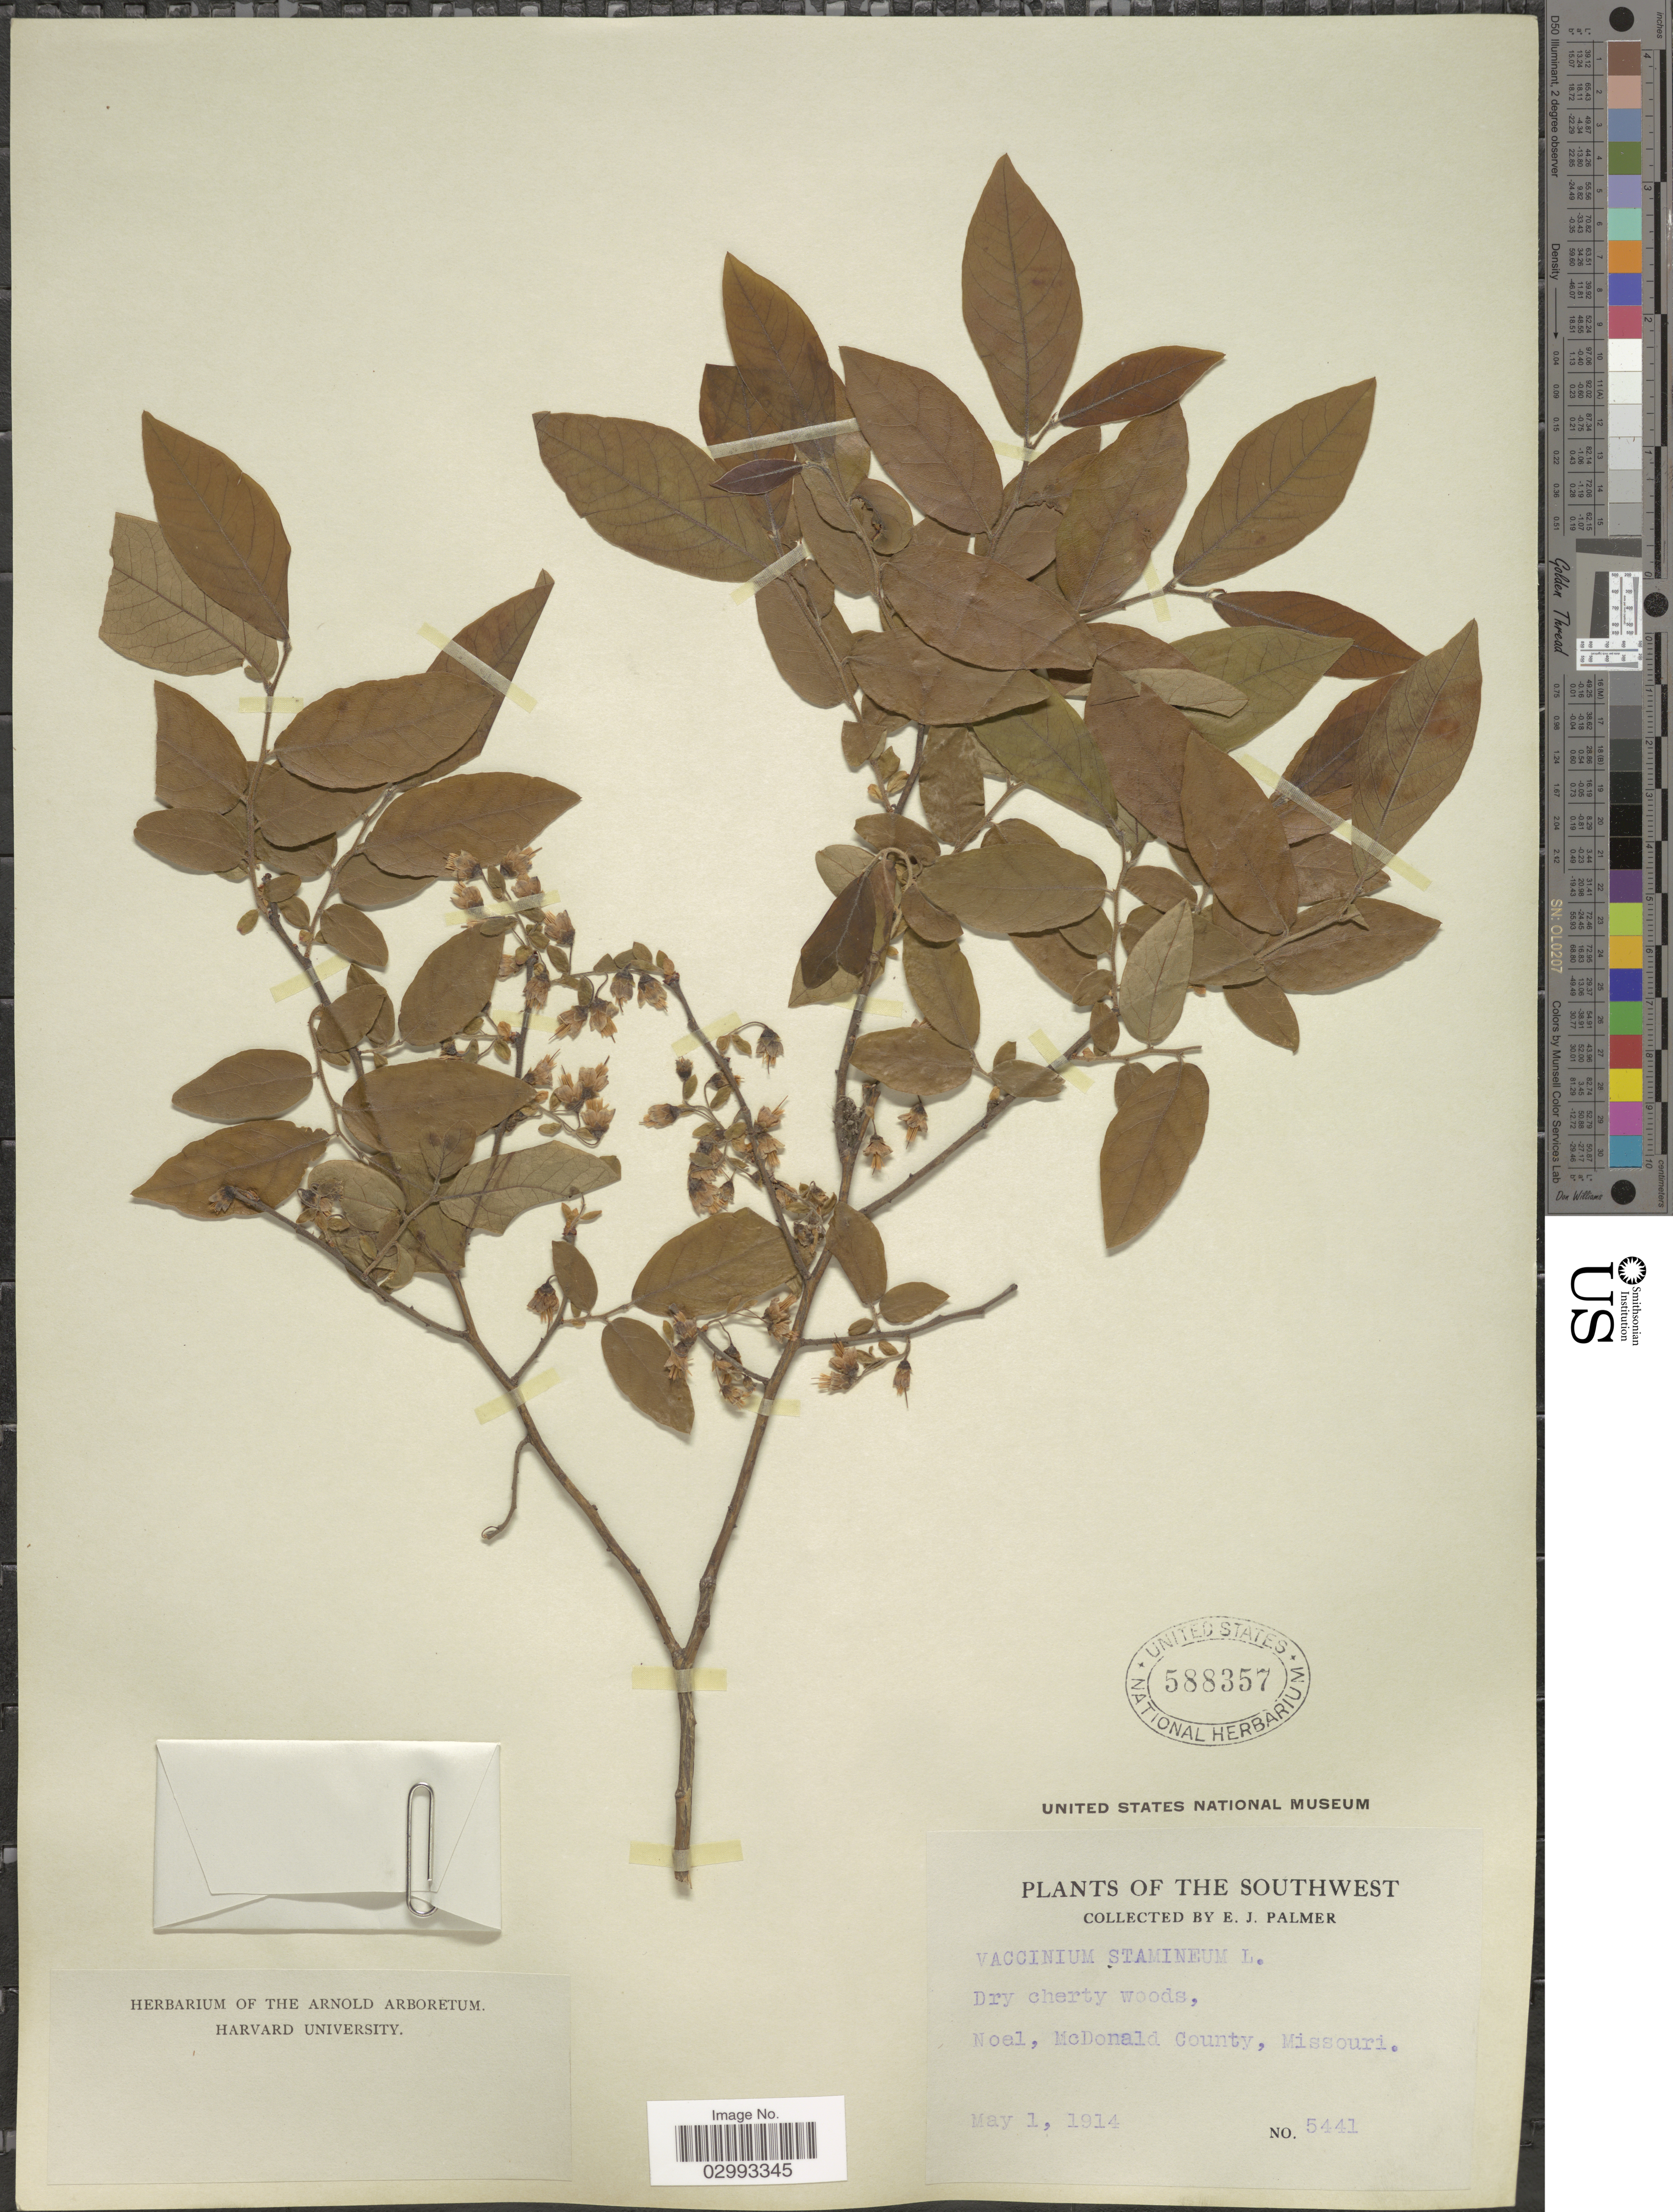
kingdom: Plantae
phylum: Tracheophyta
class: Magnoliopsida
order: Ericales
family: Ericaceae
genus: Polycodium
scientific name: Polycodium stamineum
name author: (L.) Greene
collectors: E. J. Palmer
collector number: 5441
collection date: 1914-05-01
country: United States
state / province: Missouri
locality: The Southwest. Noel McDonald County.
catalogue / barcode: US 588357